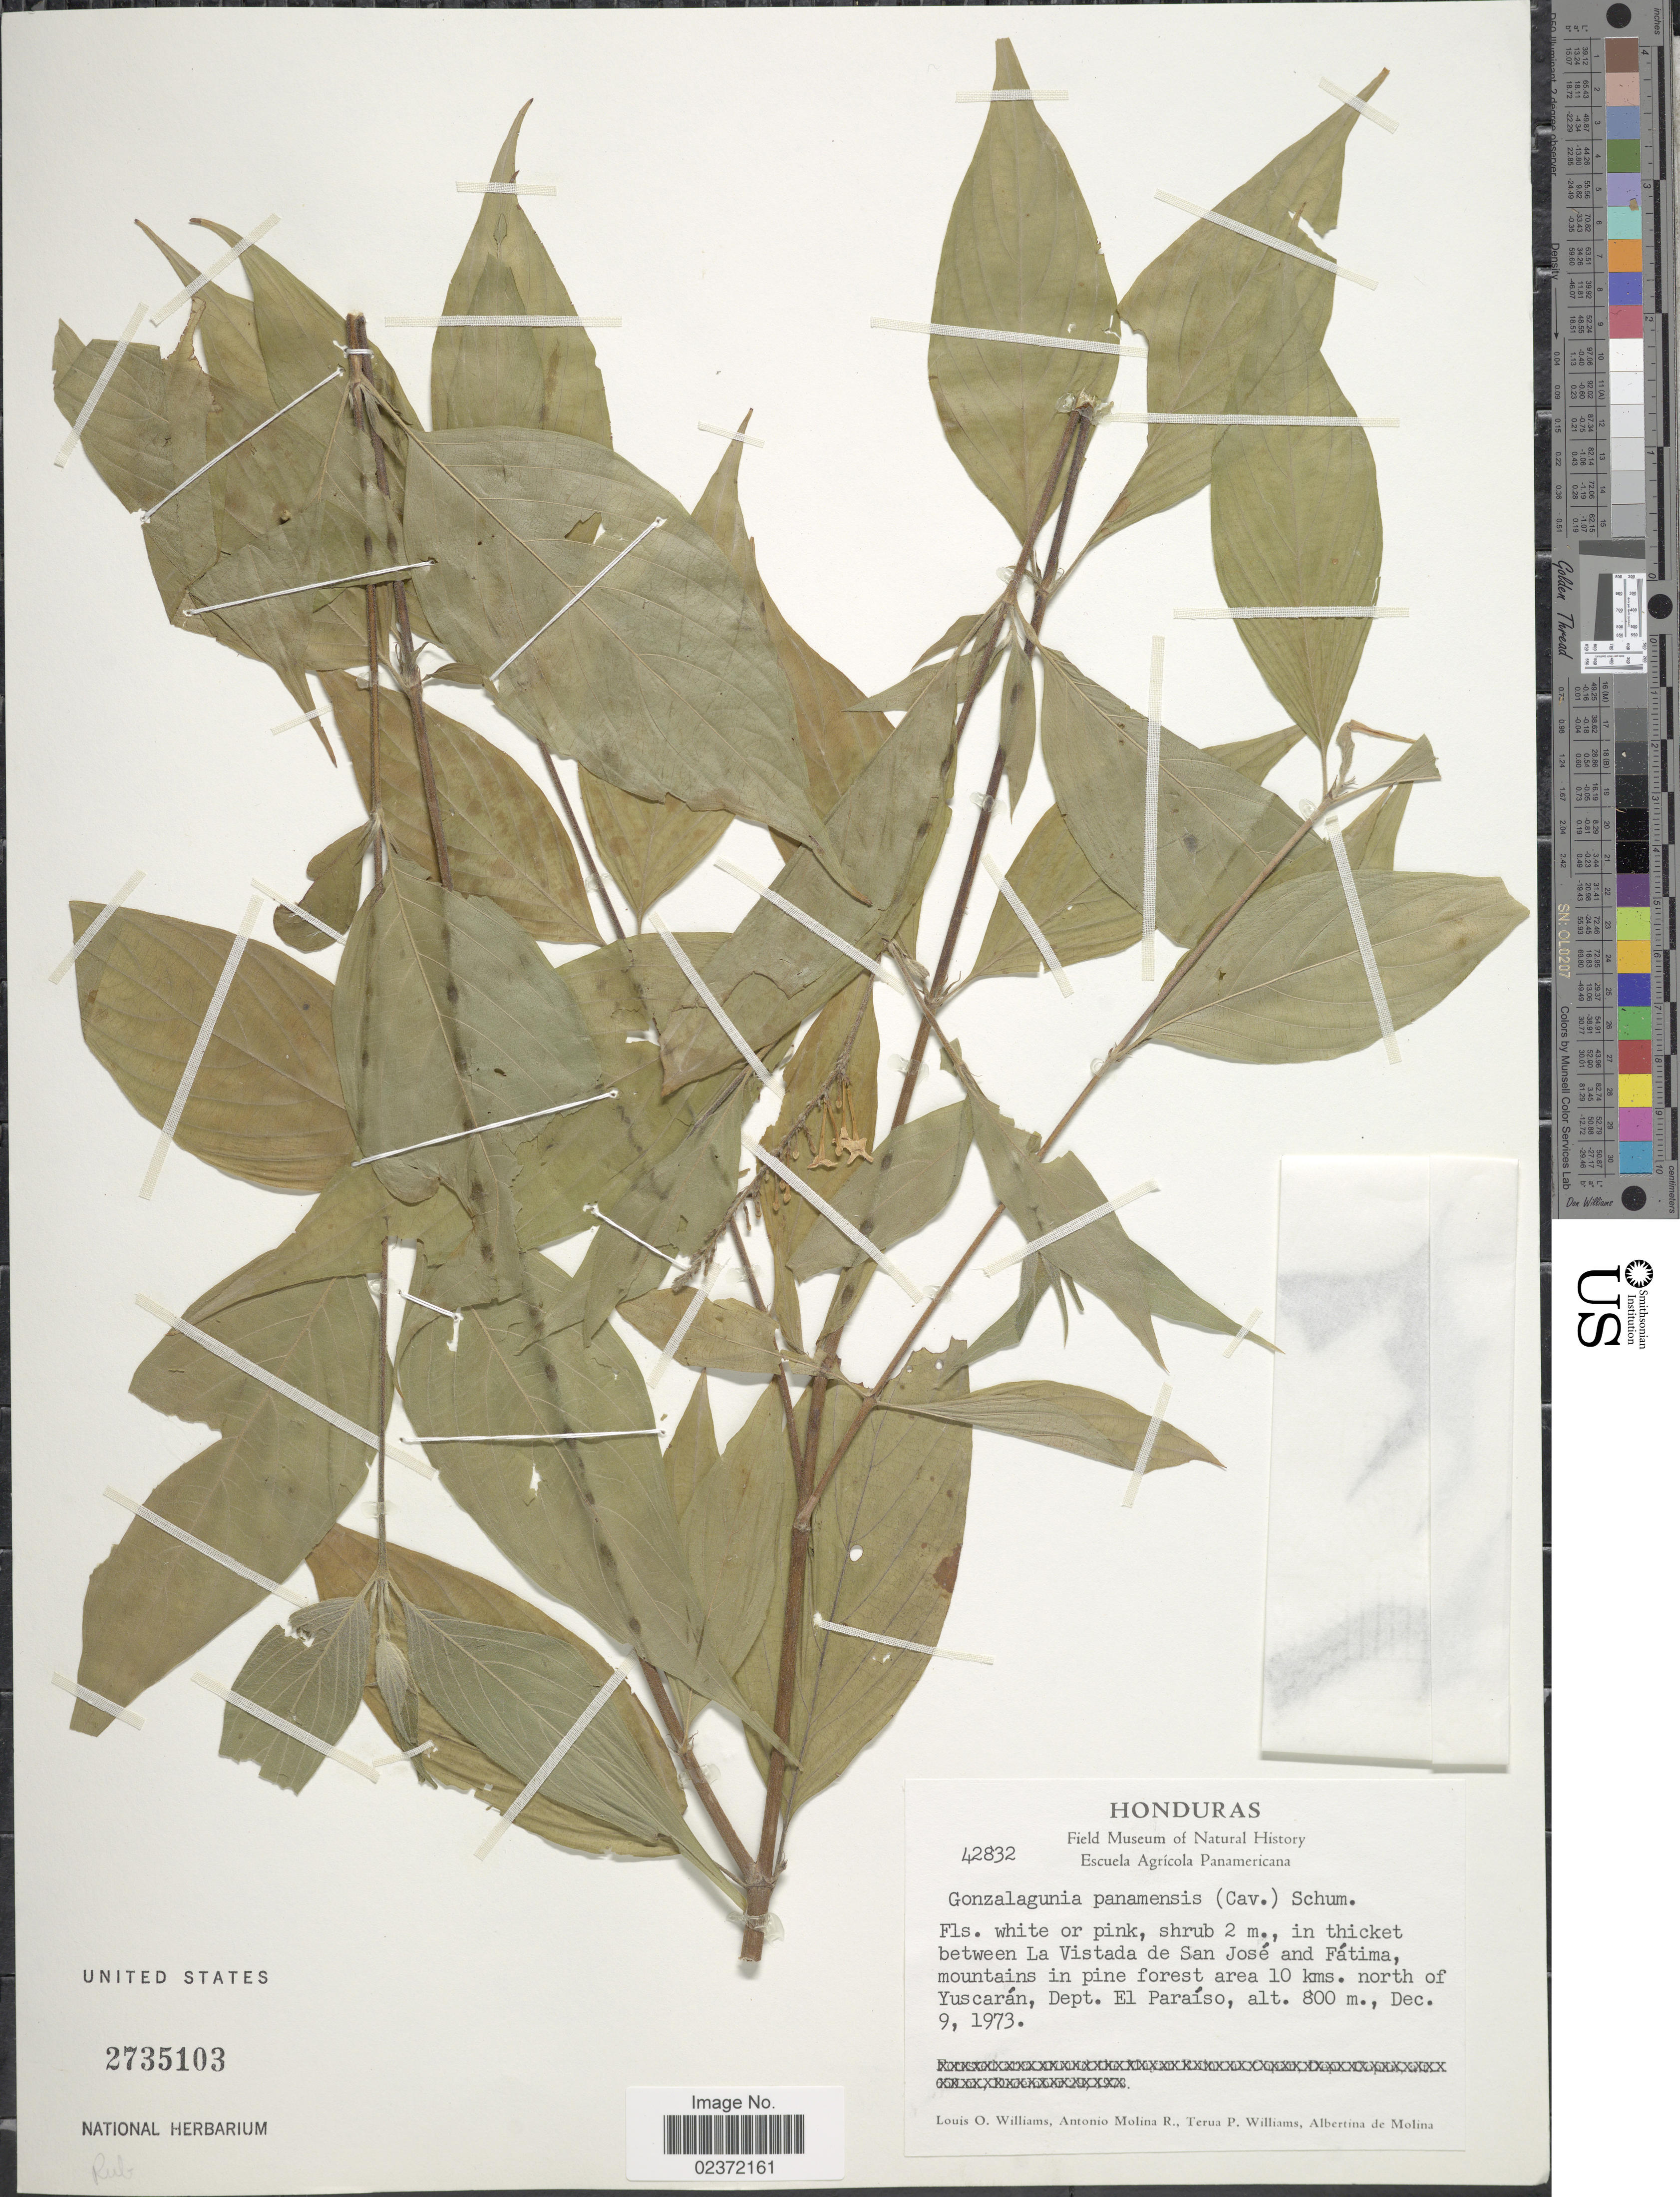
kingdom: Plantae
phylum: Tracheophyta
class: Magnoliopsida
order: Gentianales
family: Rubiaceae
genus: Gonzalagunia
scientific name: Gonzalagunia panamensis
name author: (Cav.) K. Schum.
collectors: L. O. Williams, A. Molina R., T. P. Williams & A. R. Molina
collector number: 42832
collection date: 1973-12-09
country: Honduras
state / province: El Paraíso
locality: Between La Vistada de San Jose and Fatima, mountains in pine forest area 10 kms. north of Yuscaran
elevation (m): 800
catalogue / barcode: US 2735103